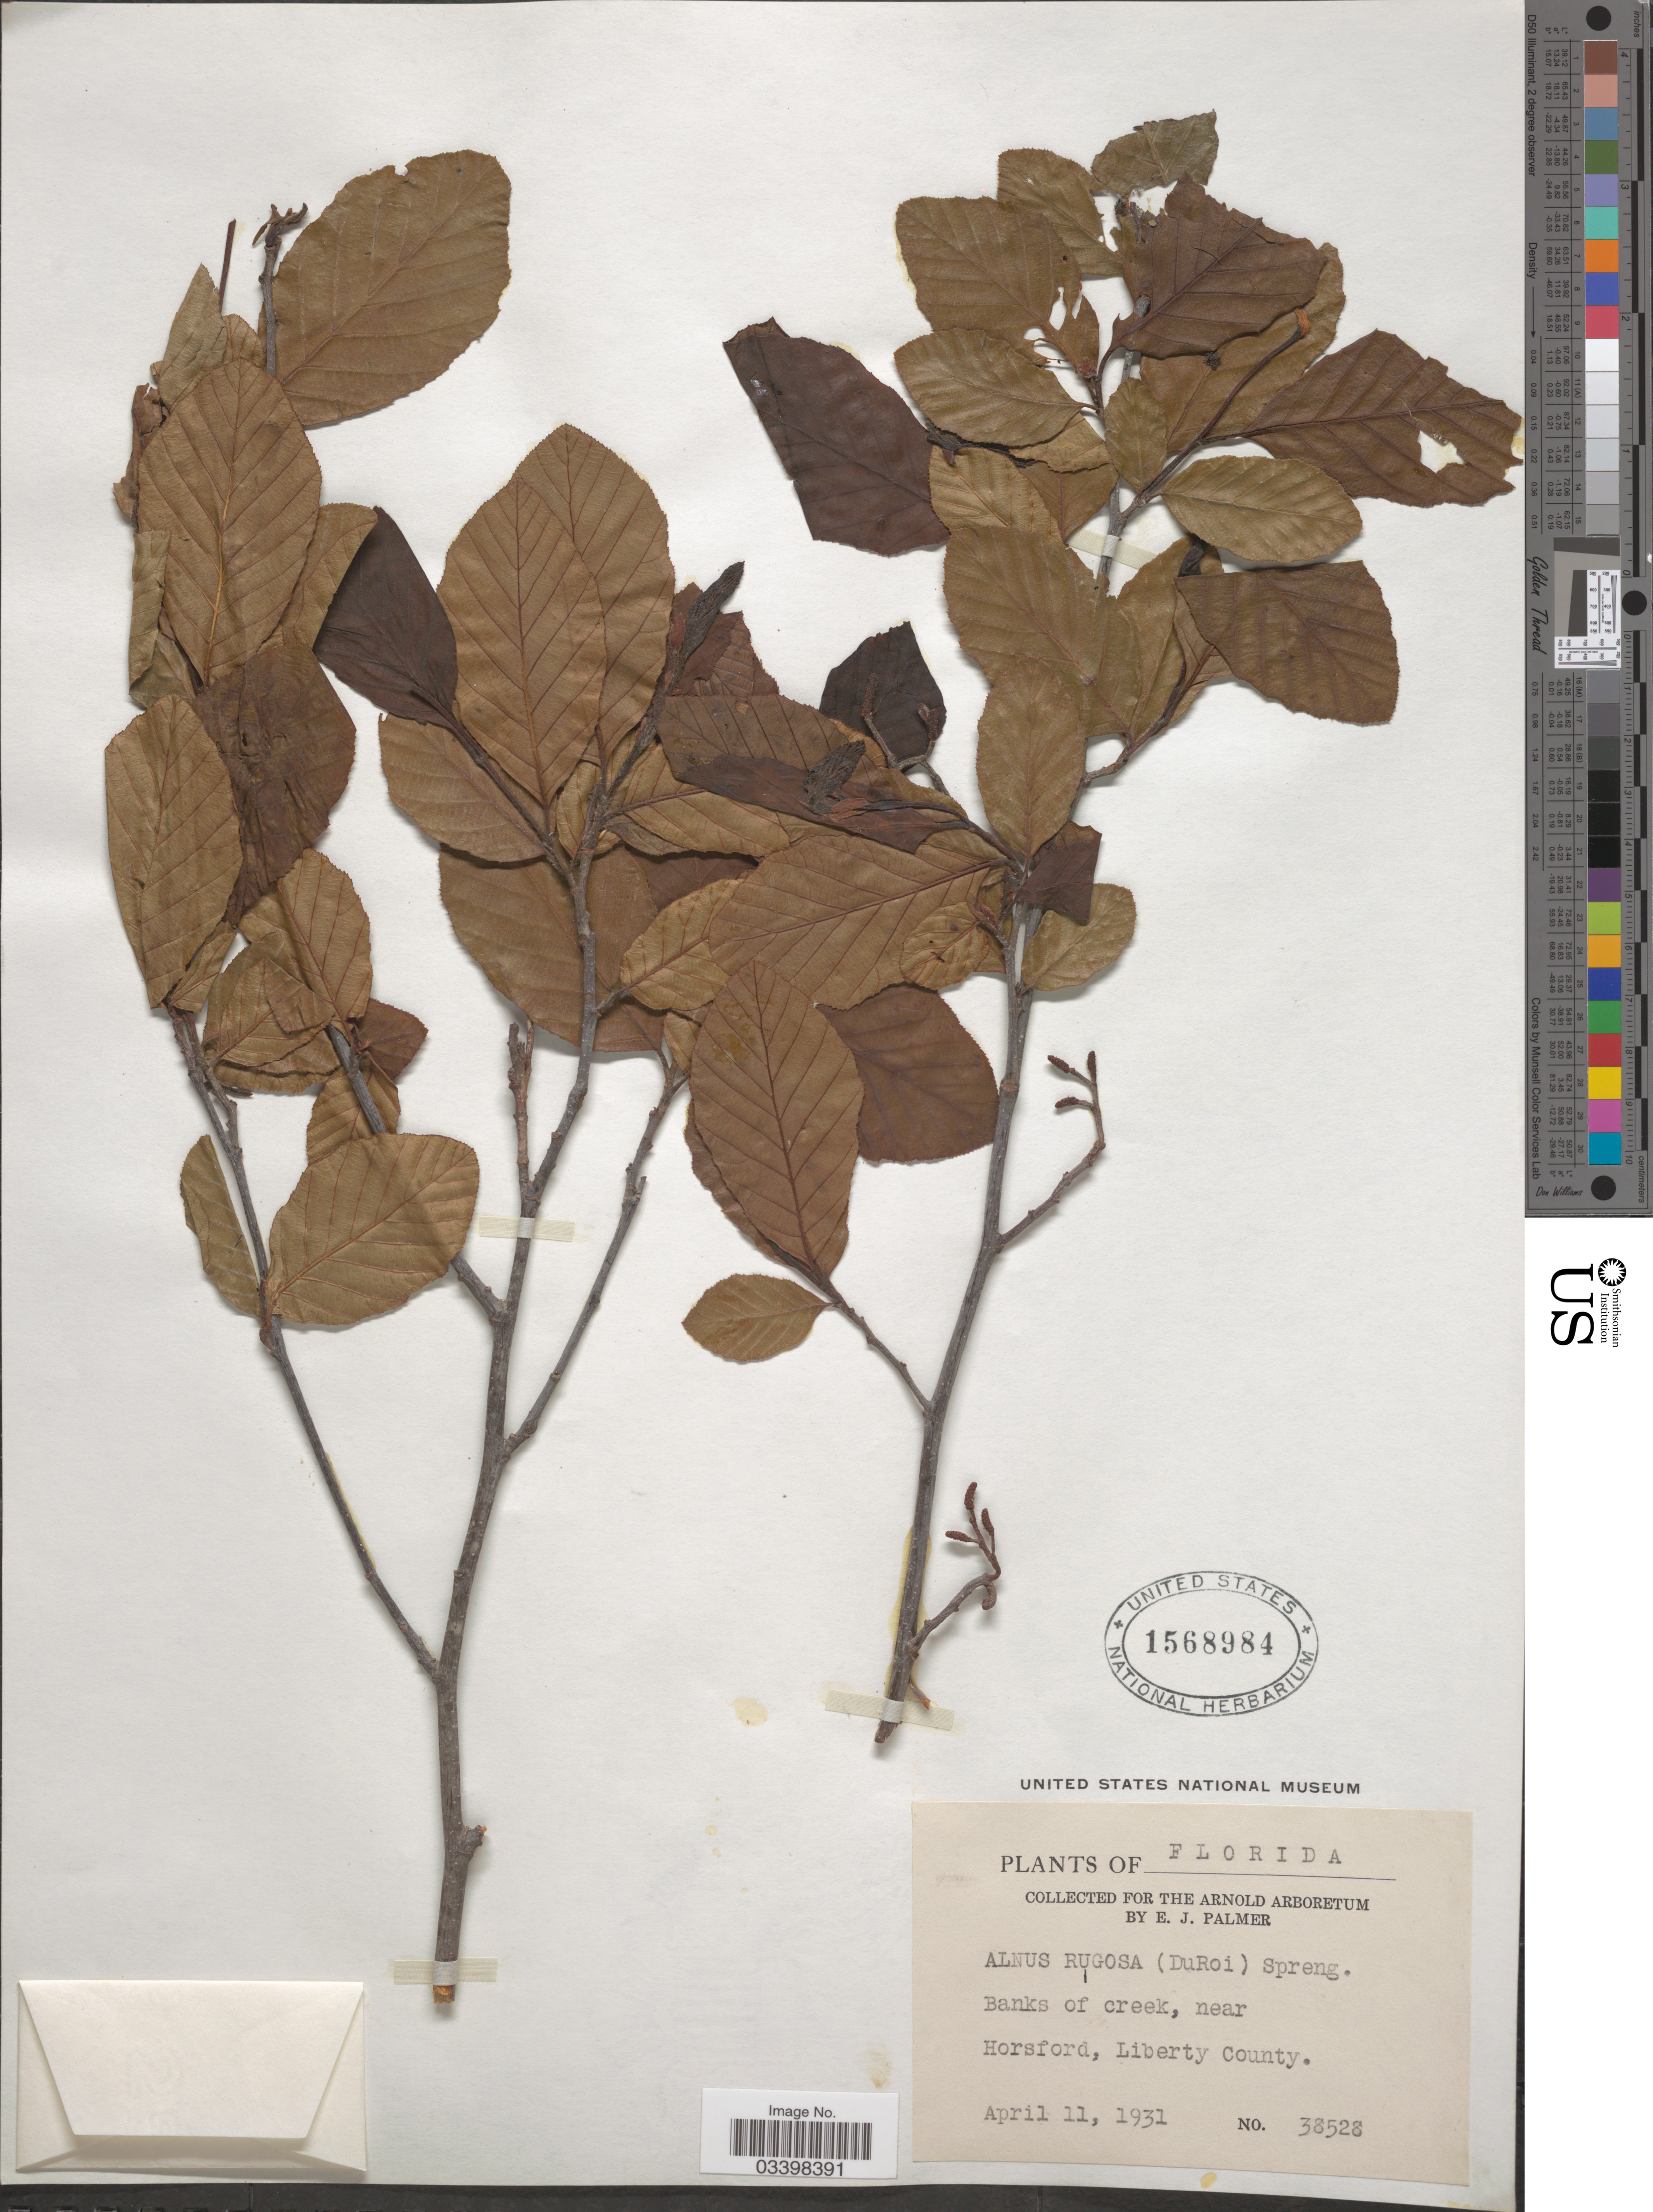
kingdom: Plantae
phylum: Tracheophyta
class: Magnoliopsida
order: Fagales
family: Betulaceae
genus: Alnus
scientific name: Alnus serrulata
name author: (Aiton) Willd.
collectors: E. J. Palmer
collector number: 38528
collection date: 1931-04-11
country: United States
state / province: Florida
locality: Banks of creek, near Horsford, Liberty County.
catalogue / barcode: US 1568984